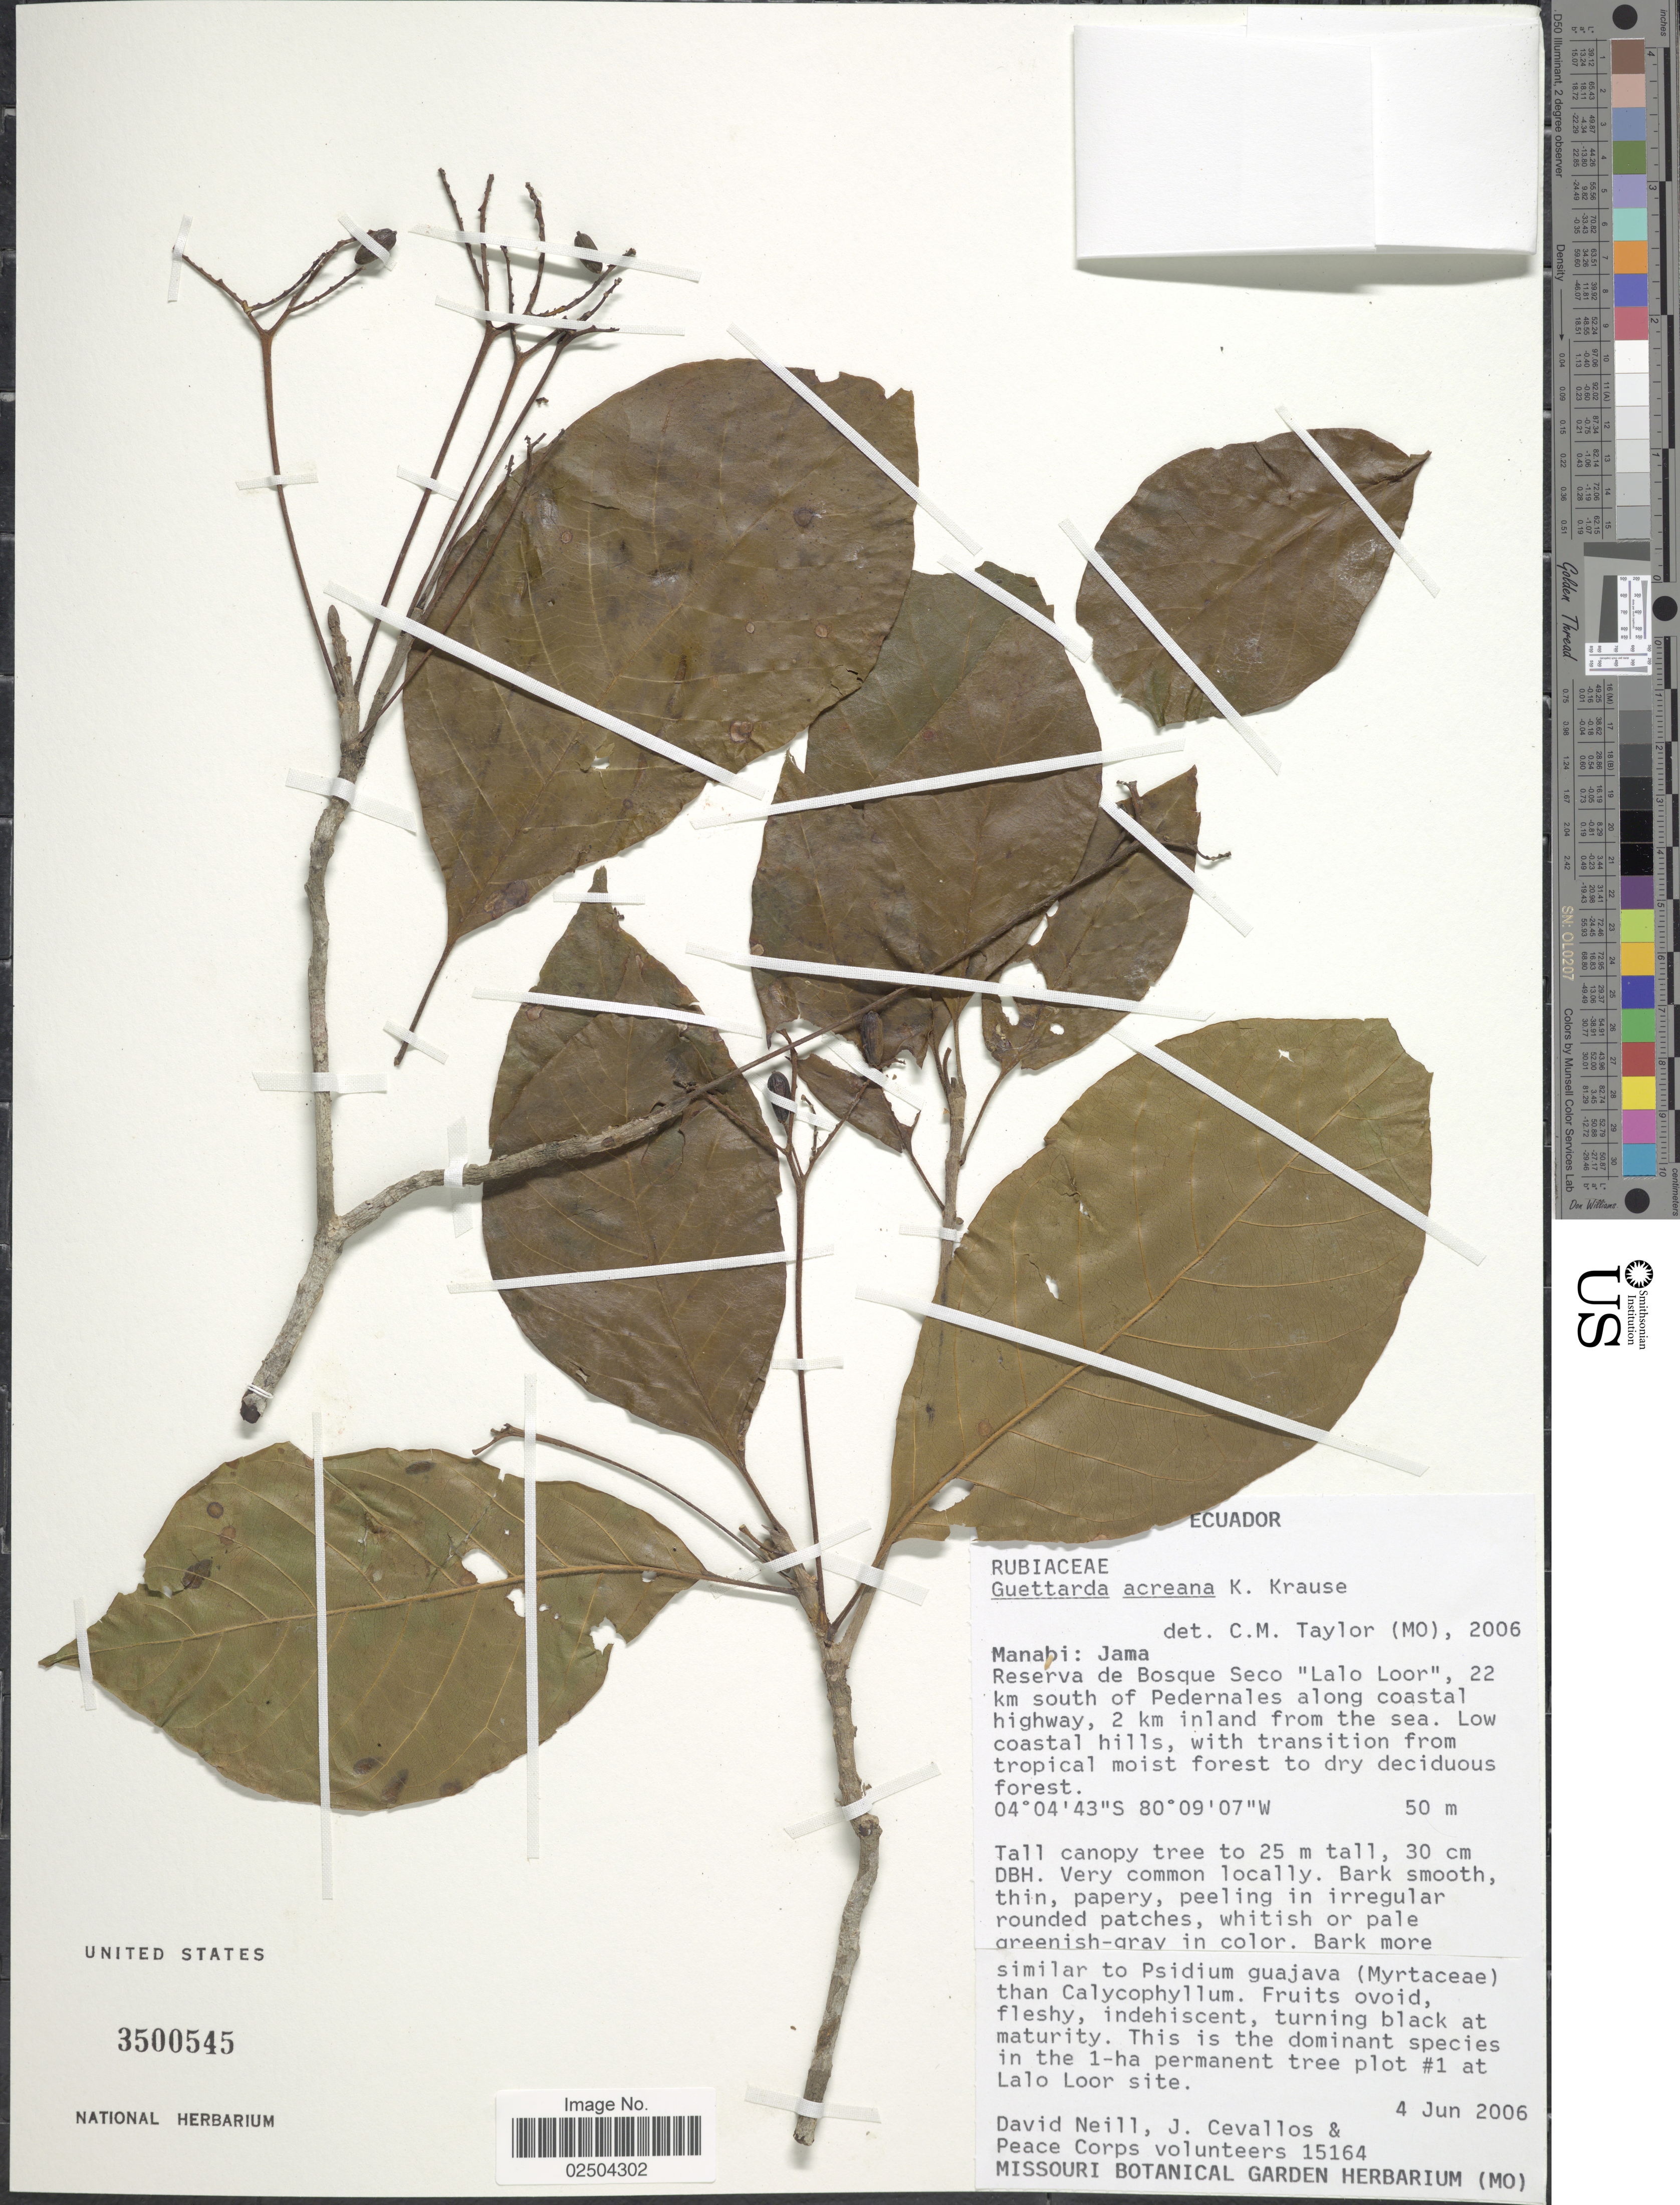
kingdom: Plantae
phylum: Tracheophyta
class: Magnoliopsida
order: Gentianales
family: Rubiaceae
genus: Guettarda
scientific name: Guettarda acreana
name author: K. Krause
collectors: D. A. Neill, J. Cevallos & Peace Corps volunteers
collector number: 15164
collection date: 2006-06-04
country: Ecuador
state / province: Manabí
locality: Manabi: Jama, Reserva de Bosque Seco "Lalo Loor" 22 km south of Pedernales along coastal highway, 2 km inland from the sea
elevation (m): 50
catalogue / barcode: US 3500545